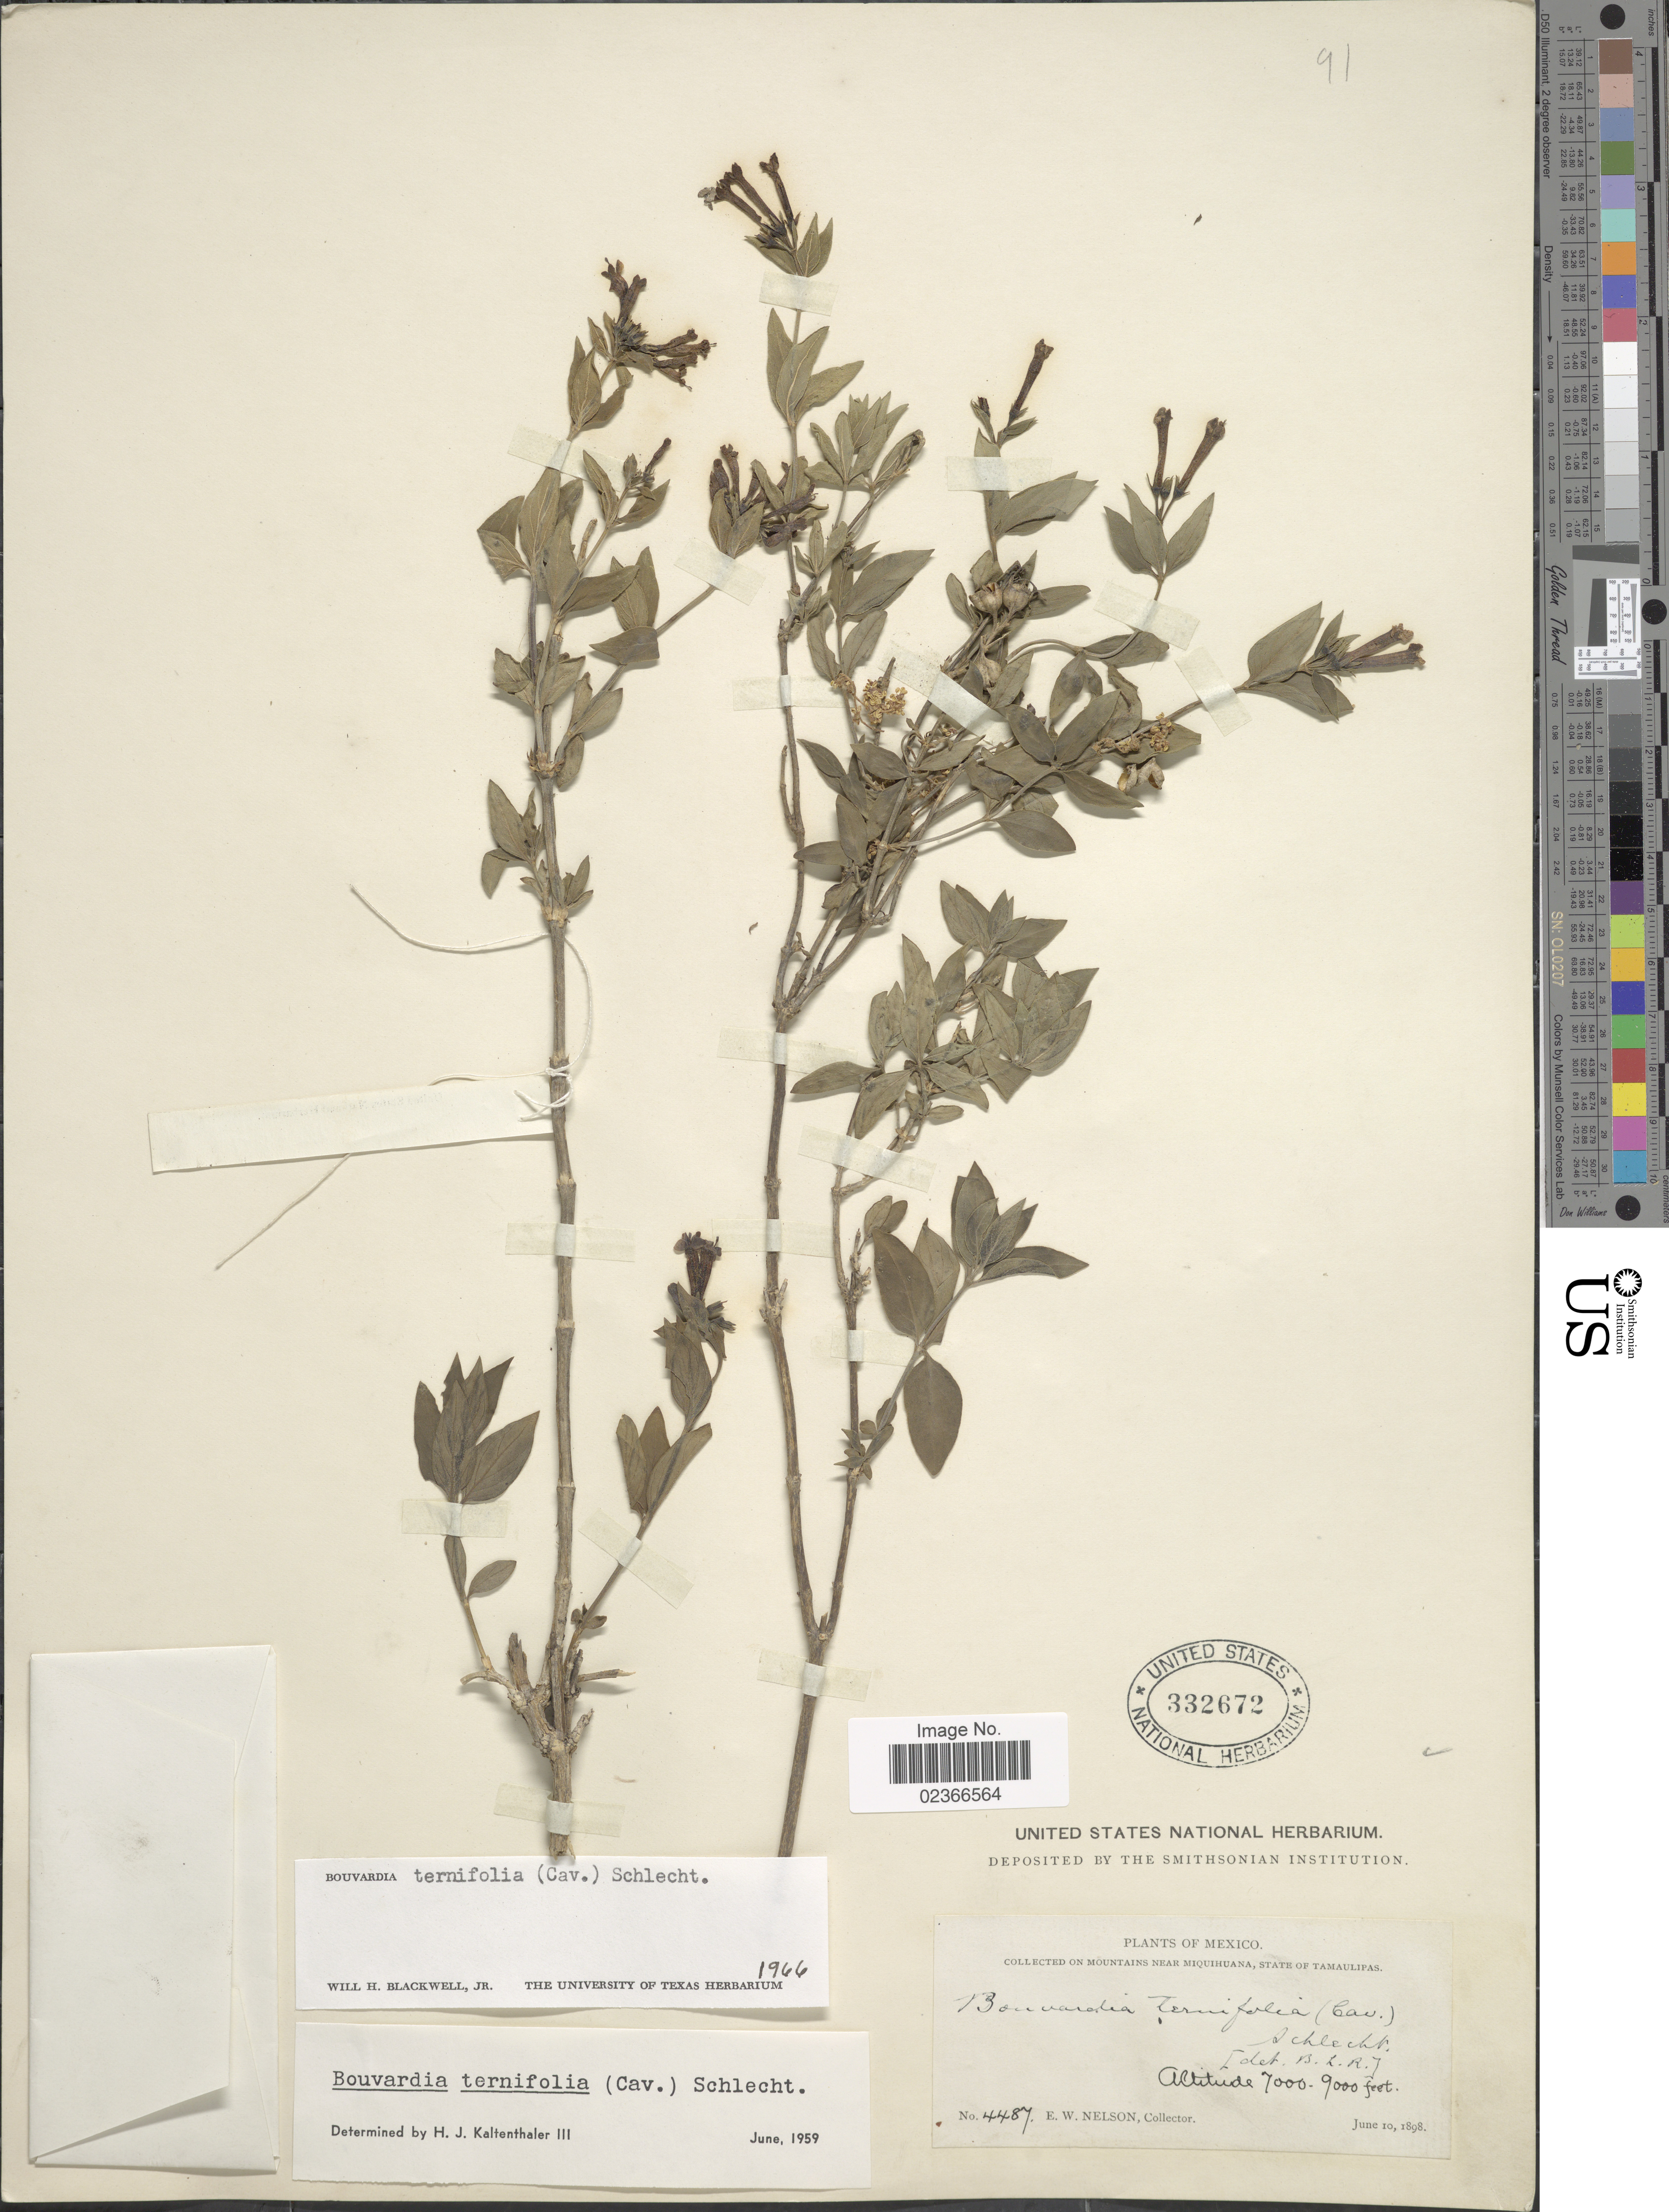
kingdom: Plantae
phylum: Tracheophyta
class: Magnoliopsida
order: Gentianales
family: Rubiaceae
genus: Bouvardia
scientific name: Bouvardia ternifolia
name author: (Cav.) Schltdl.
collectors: E. W. Nelson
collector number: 4487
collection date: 1898-06-10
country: Mexico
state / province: Tamaulipas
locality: On mountains near Miquihuana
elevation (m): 2134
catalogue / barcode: US 332672